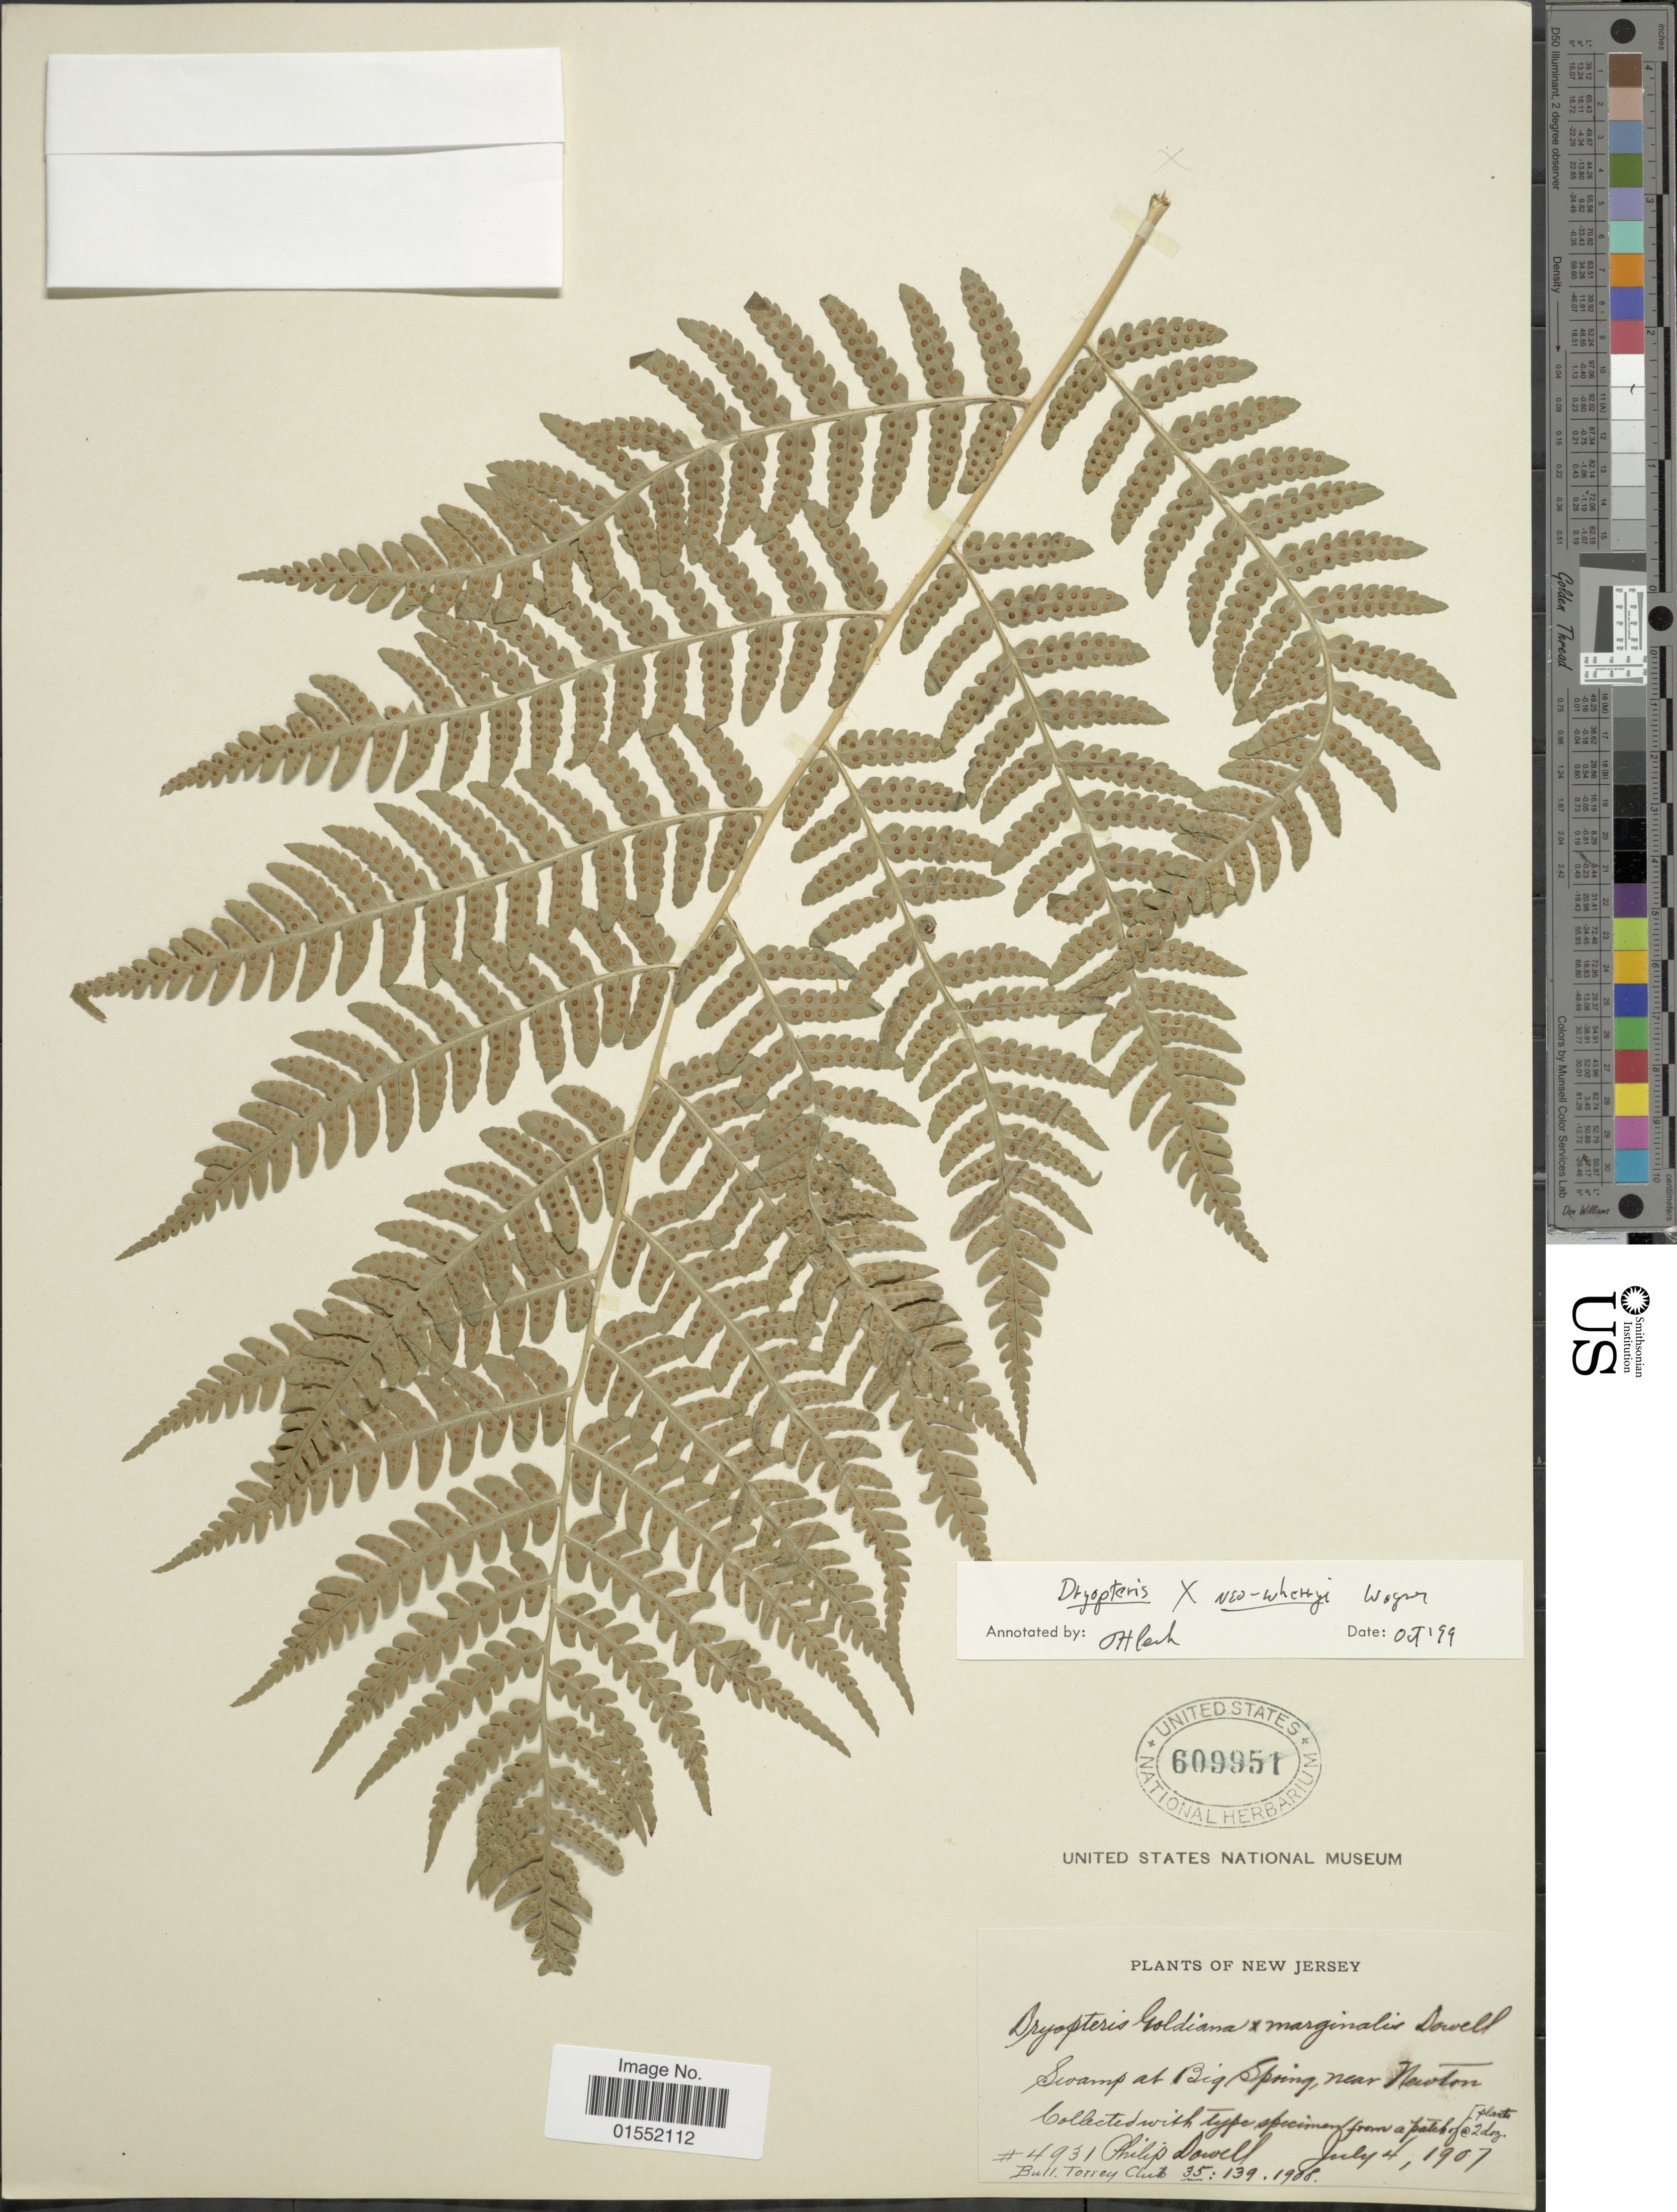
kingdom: Plantae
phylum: Tracheophyta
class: Polypodiopsida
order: Polypodiales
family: Dryopteridaceae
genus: Dryopteris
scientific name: Dryopteris x neowherryi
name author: W.H. Wagner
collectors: P. Dowell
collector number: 4931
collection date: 1907-07-04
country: United States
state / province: New Jersey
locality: Swamp at Big Spring, near Newton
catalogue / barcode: US 609951